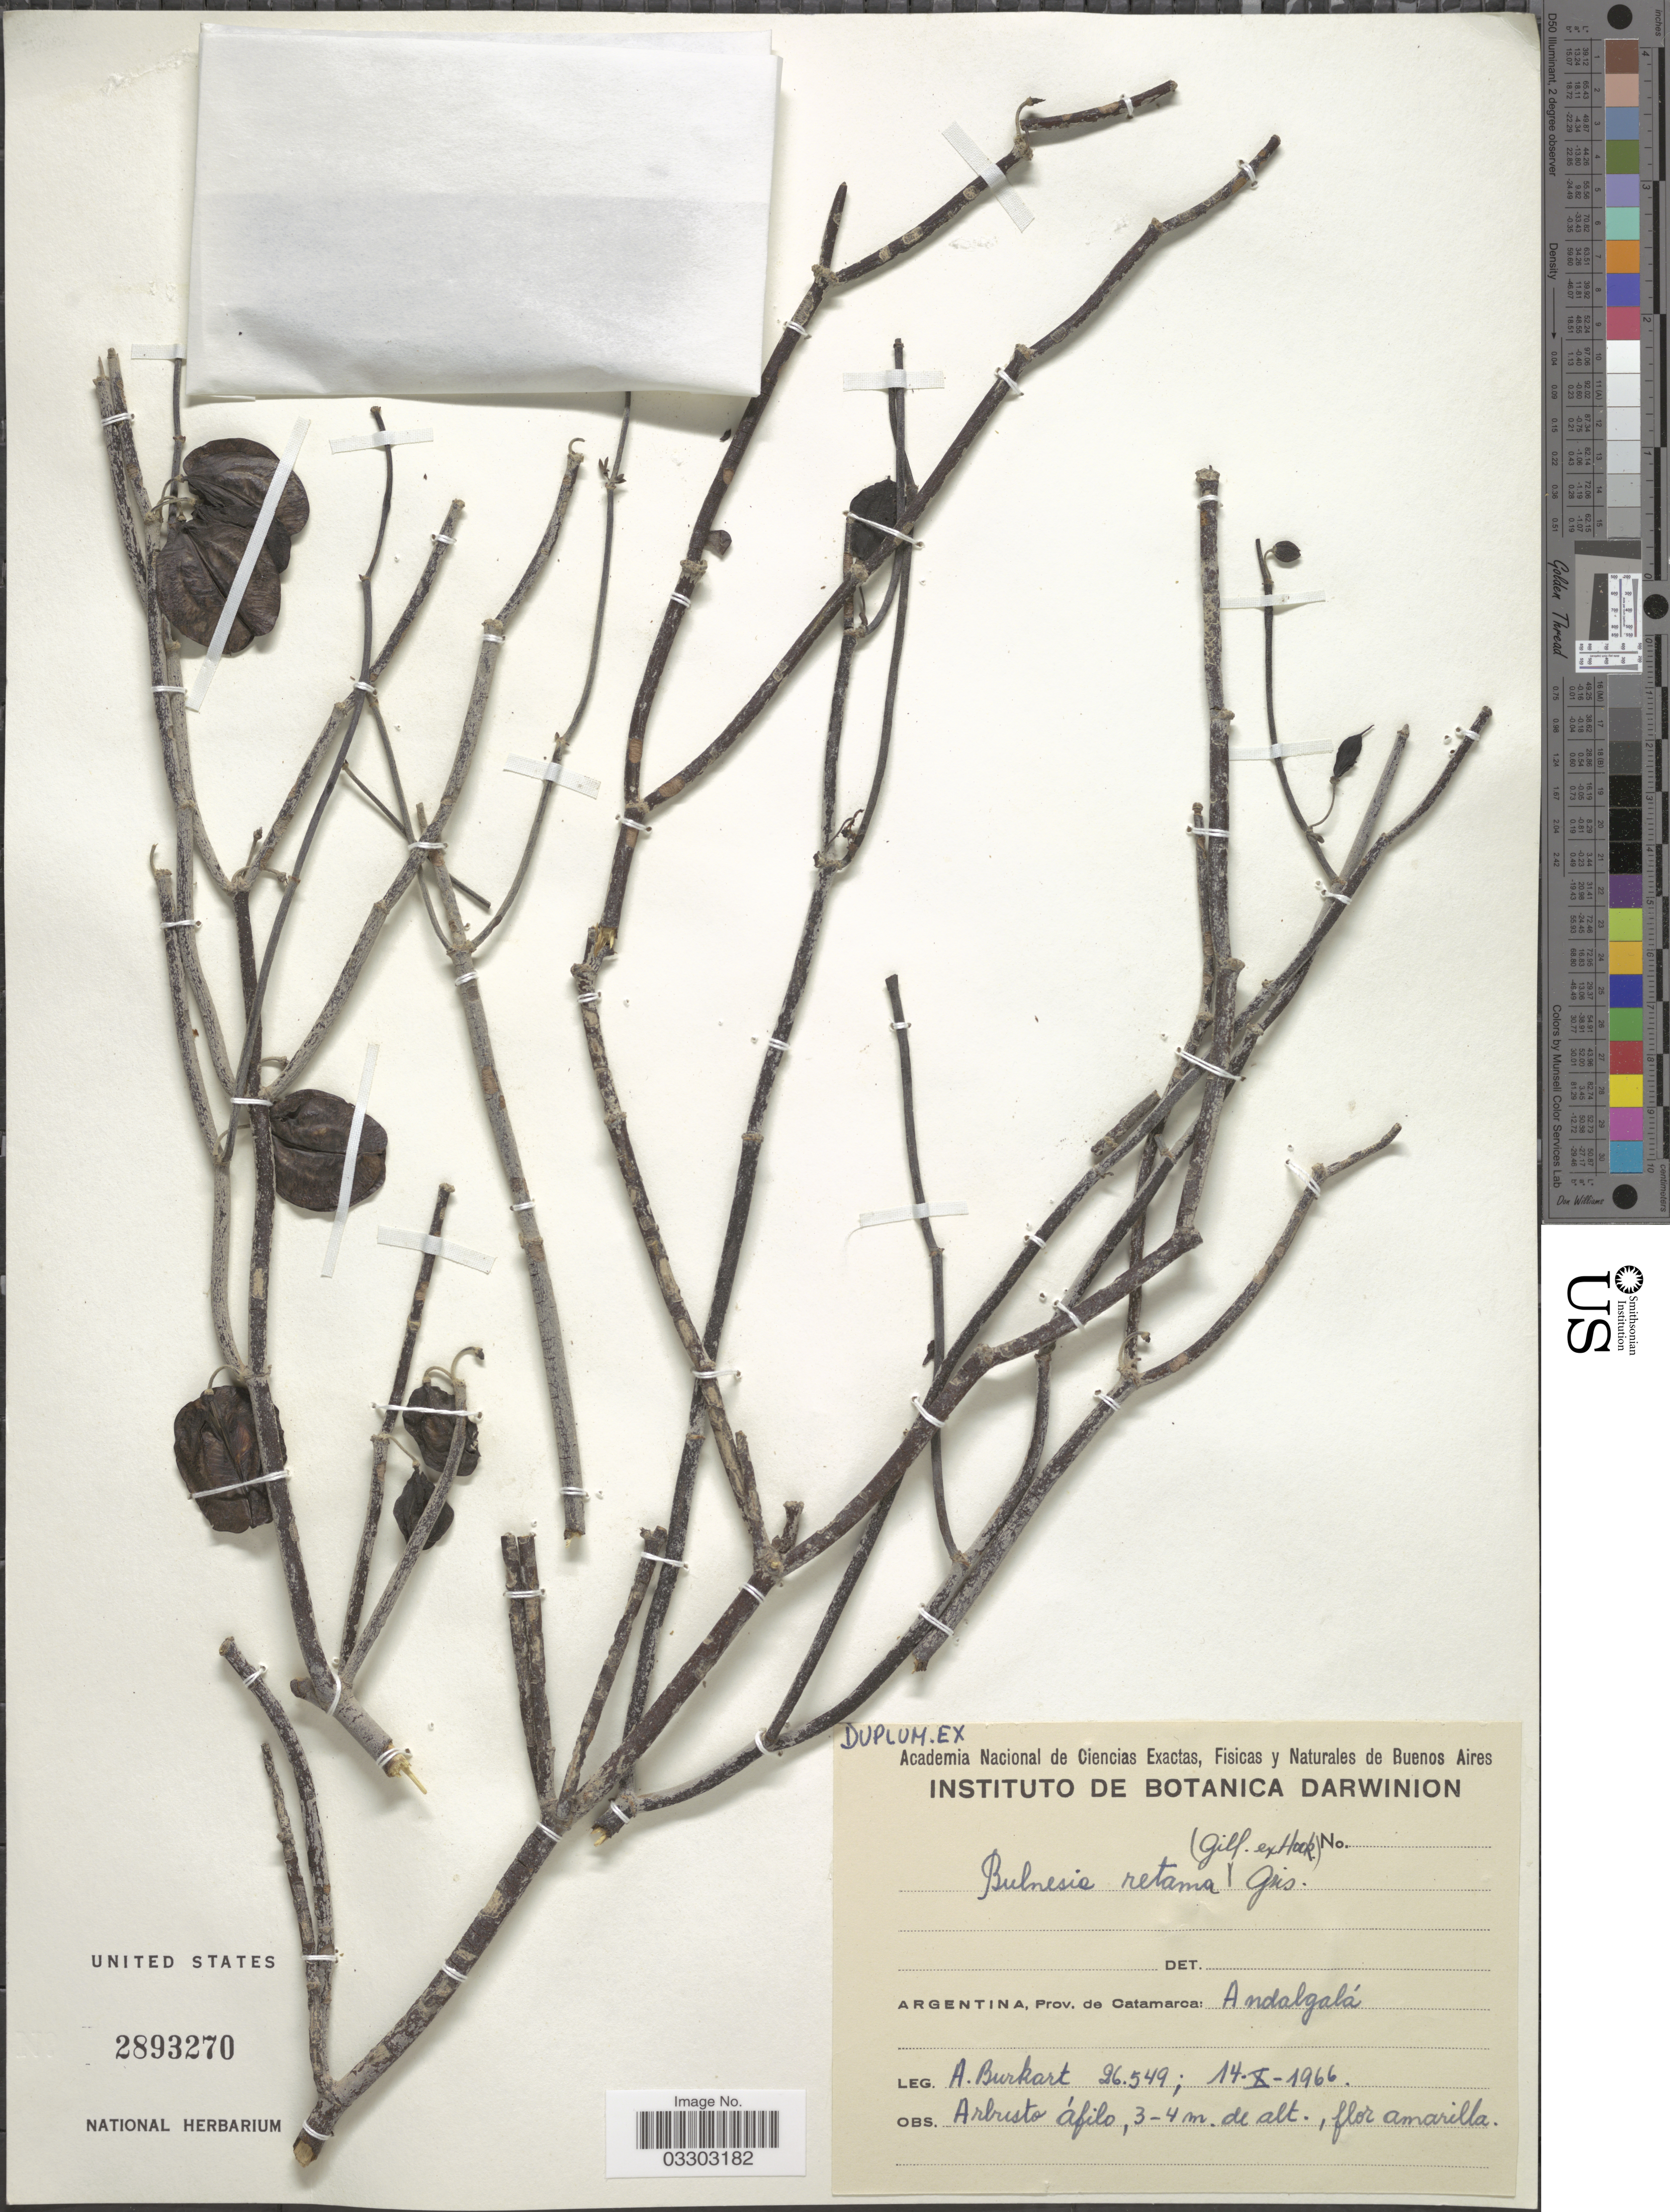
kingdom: Plantae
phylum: Tracheophyta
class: Magnoliopsida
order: Zygophyllales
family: Zygophyllaceae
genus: Bulnesia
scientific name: Bulnesia retama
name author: (Gillies ex Hook. & Arn.) Griseb.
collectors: A. E. Burkart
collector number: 26549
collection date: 1966-10-14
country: Argentina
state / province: Catamarca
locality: Andalgalá.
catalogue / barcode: US 2893270